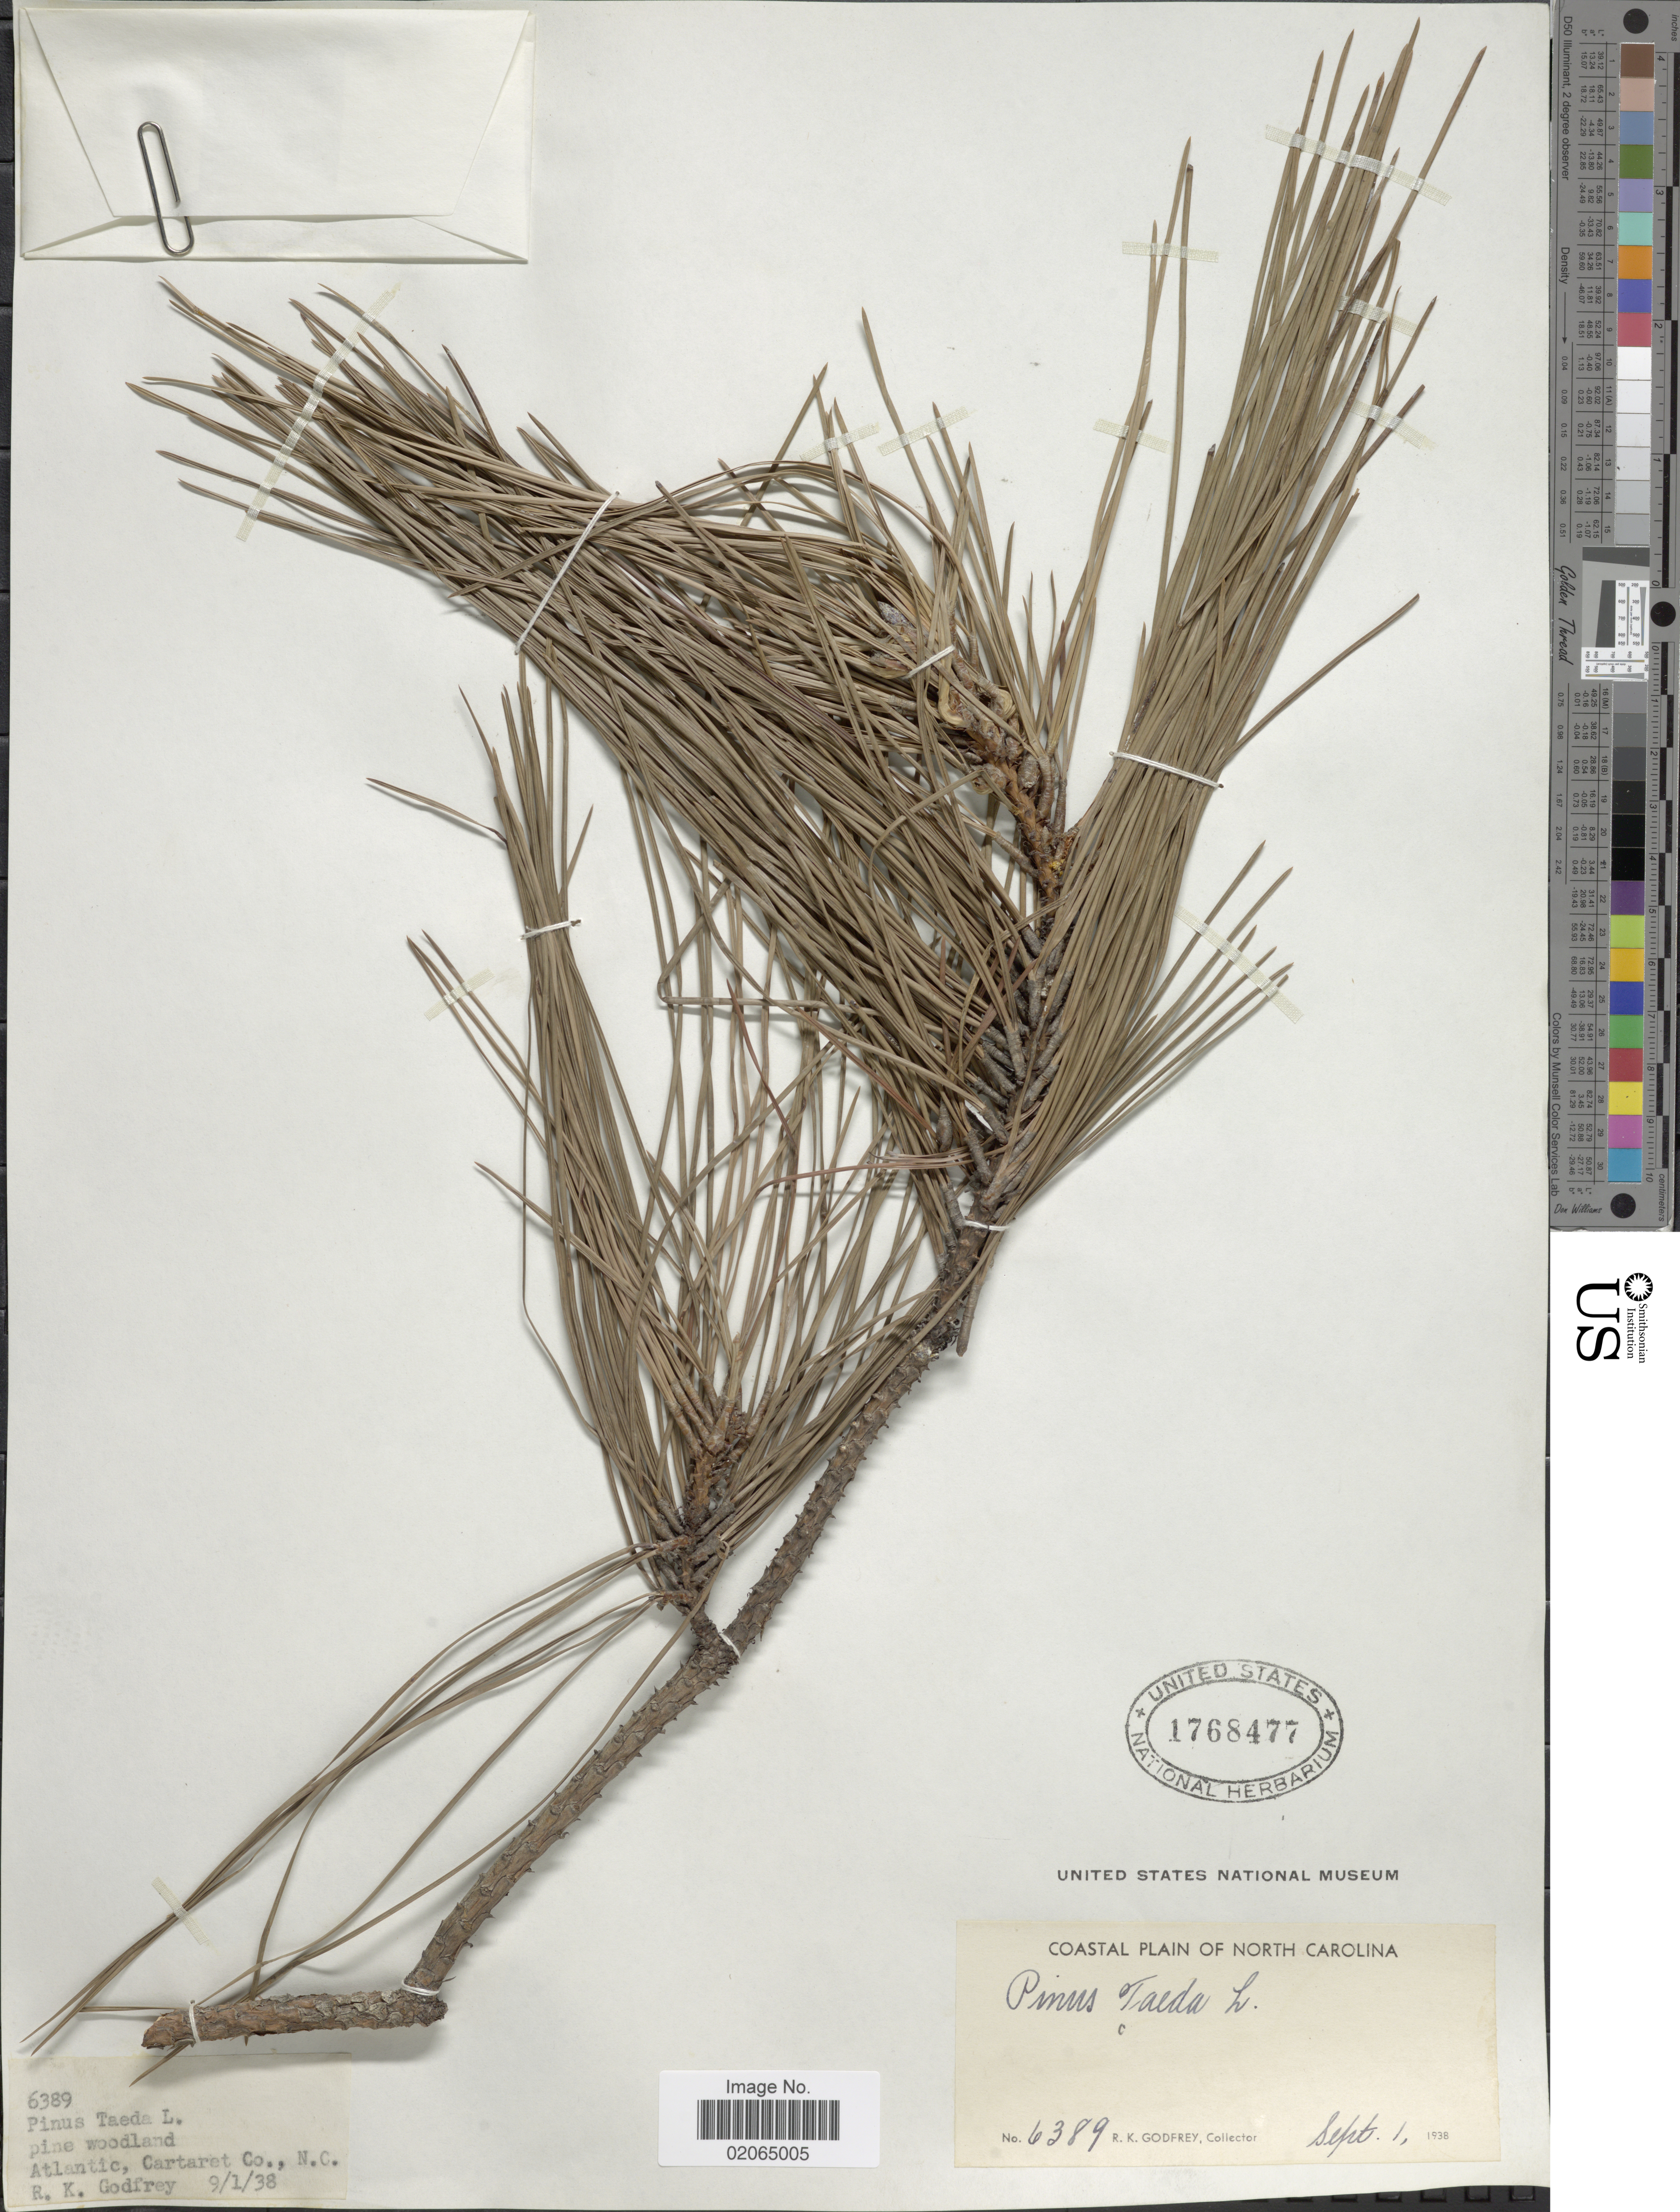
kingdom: Plantae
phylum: Tracheophyta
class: Pinopsida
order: Pinales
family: Pinaceae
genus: Pinus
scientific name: Pinus taeda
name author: L.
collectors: R. K. Godfrey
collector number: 6389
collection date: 1938-09-01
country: United States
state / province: North Carolina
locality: Atlantich, Cartaret Co.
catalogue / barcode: US 1768477